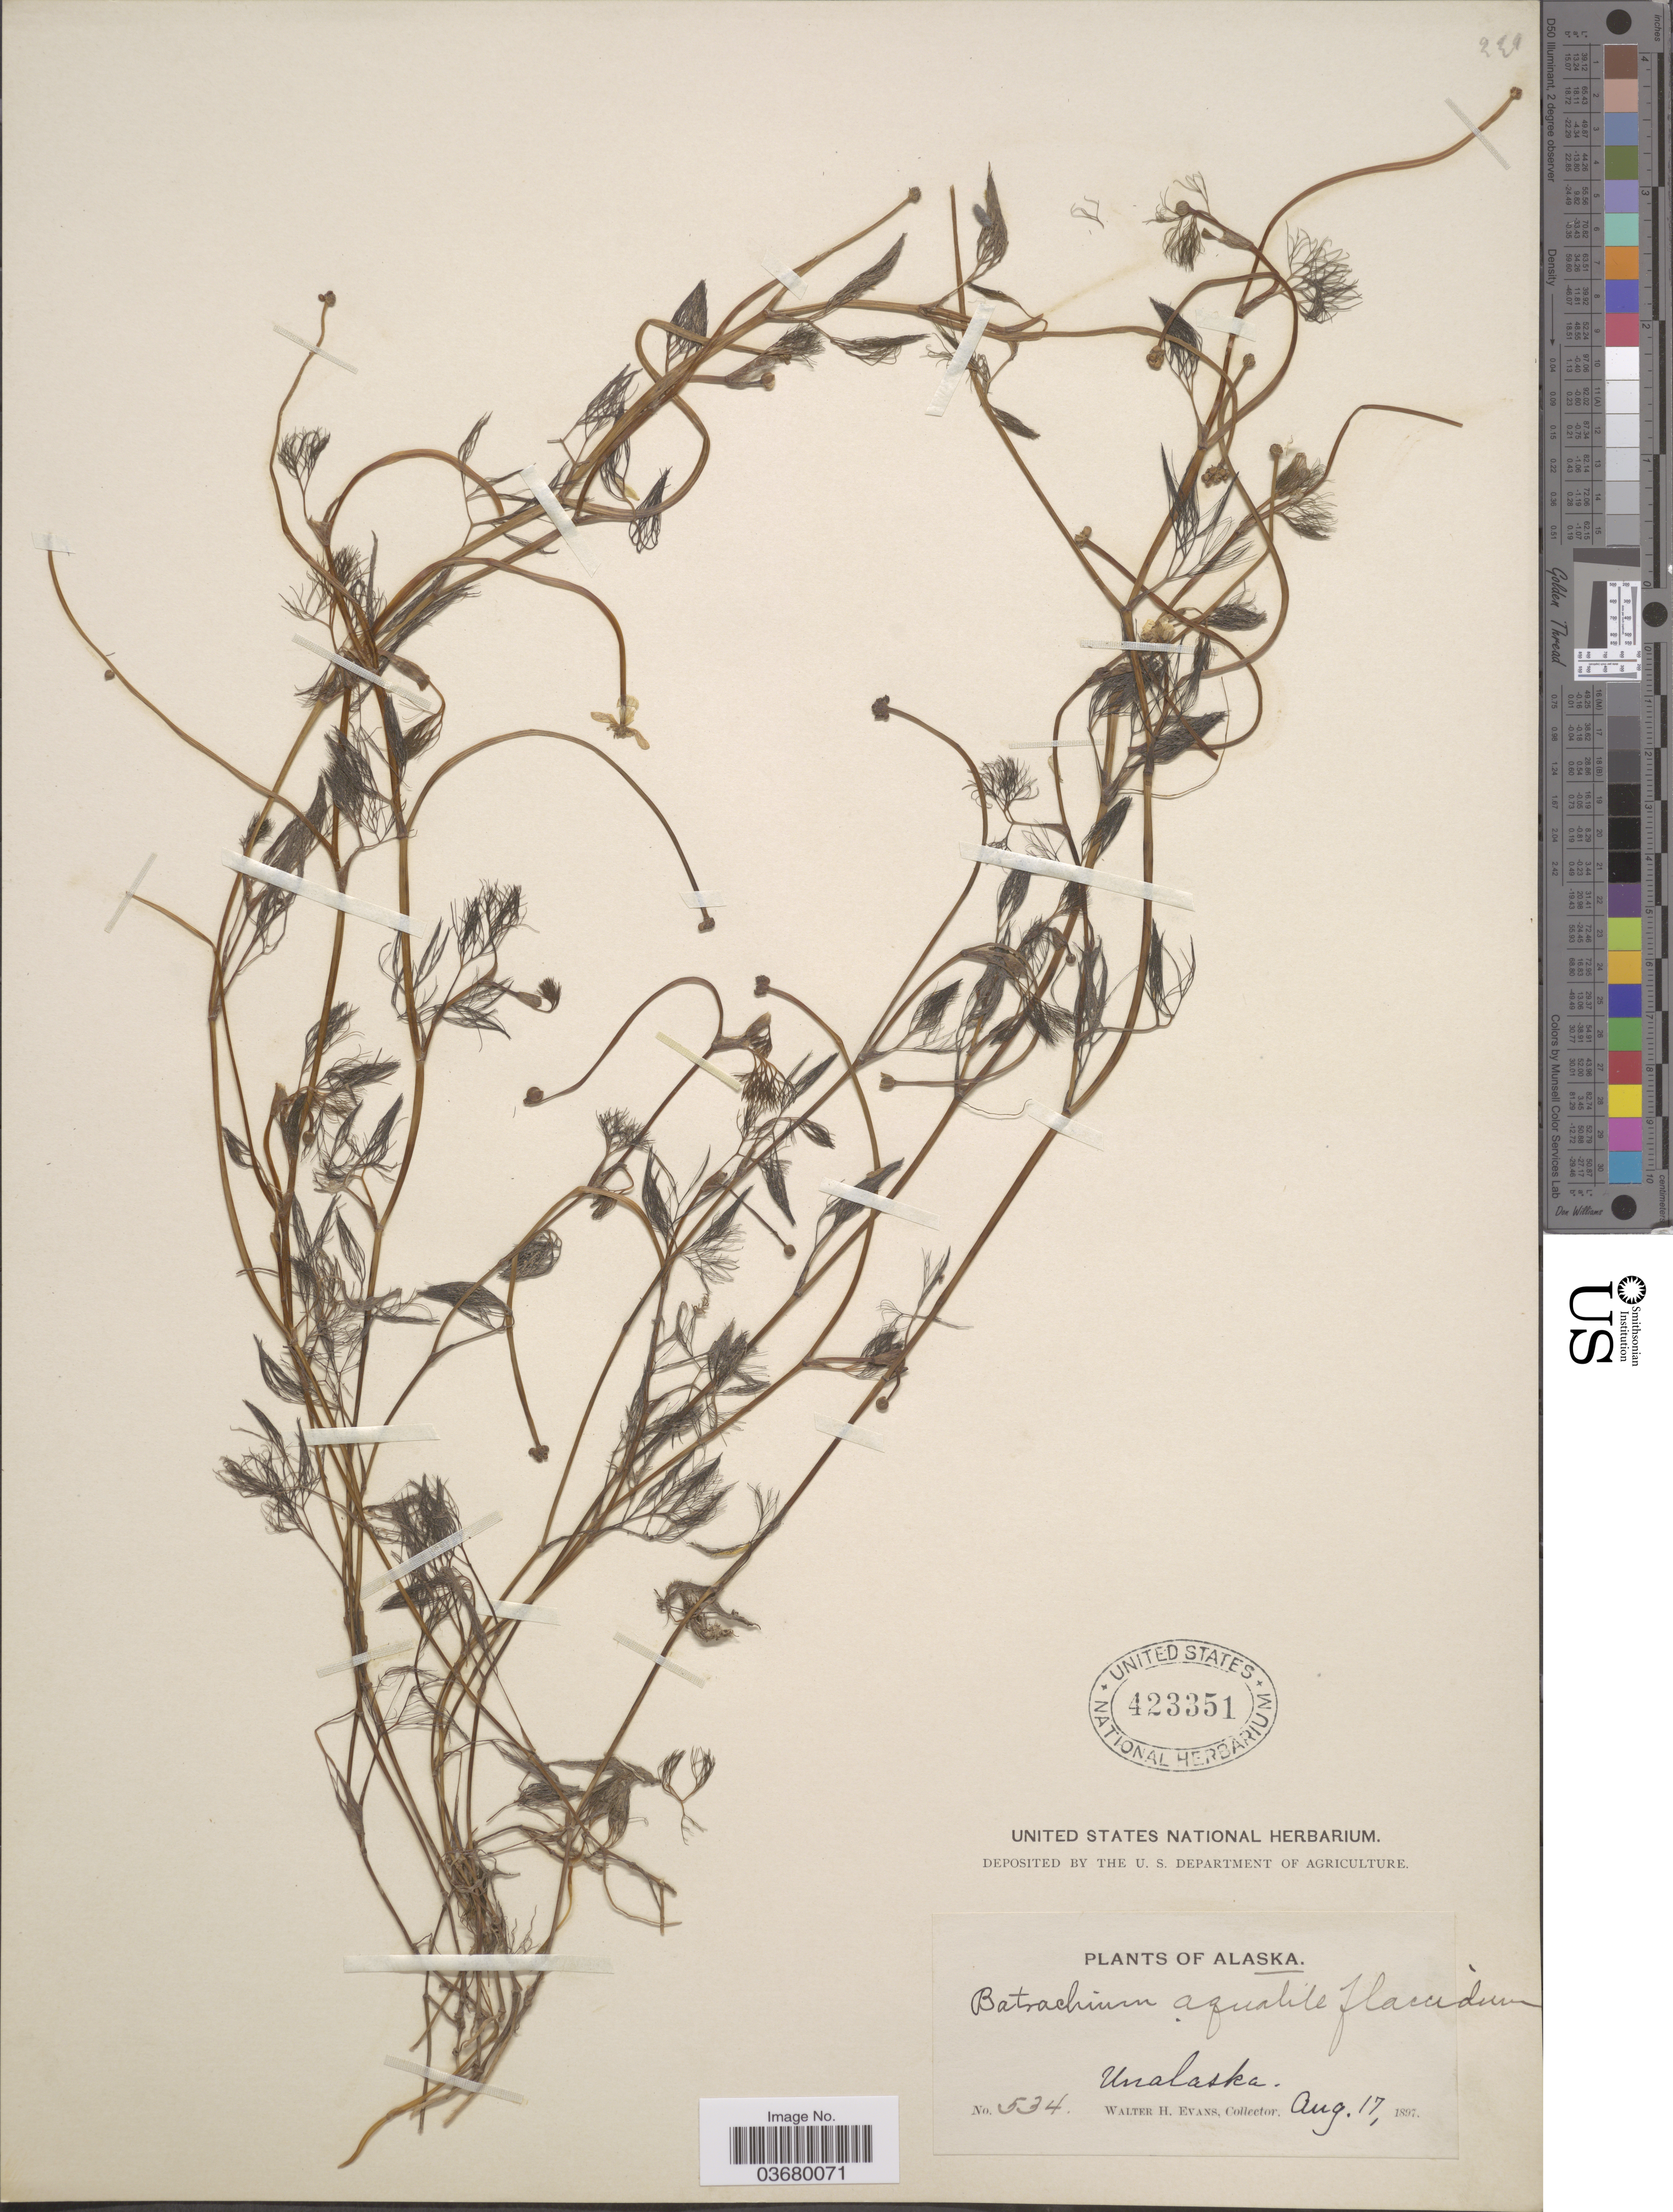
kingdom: Plantae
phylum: Tracheophyta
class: Magnoliopsida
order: Ranunculales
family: Ranunculaceae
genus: Ranunculus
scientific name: Ranunculus trichophyllus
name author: Chaix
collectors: W. H. Evans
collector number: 534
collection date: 1897-08-17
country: United States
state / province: Alaska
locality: Unalaska.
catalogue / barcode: US 423351